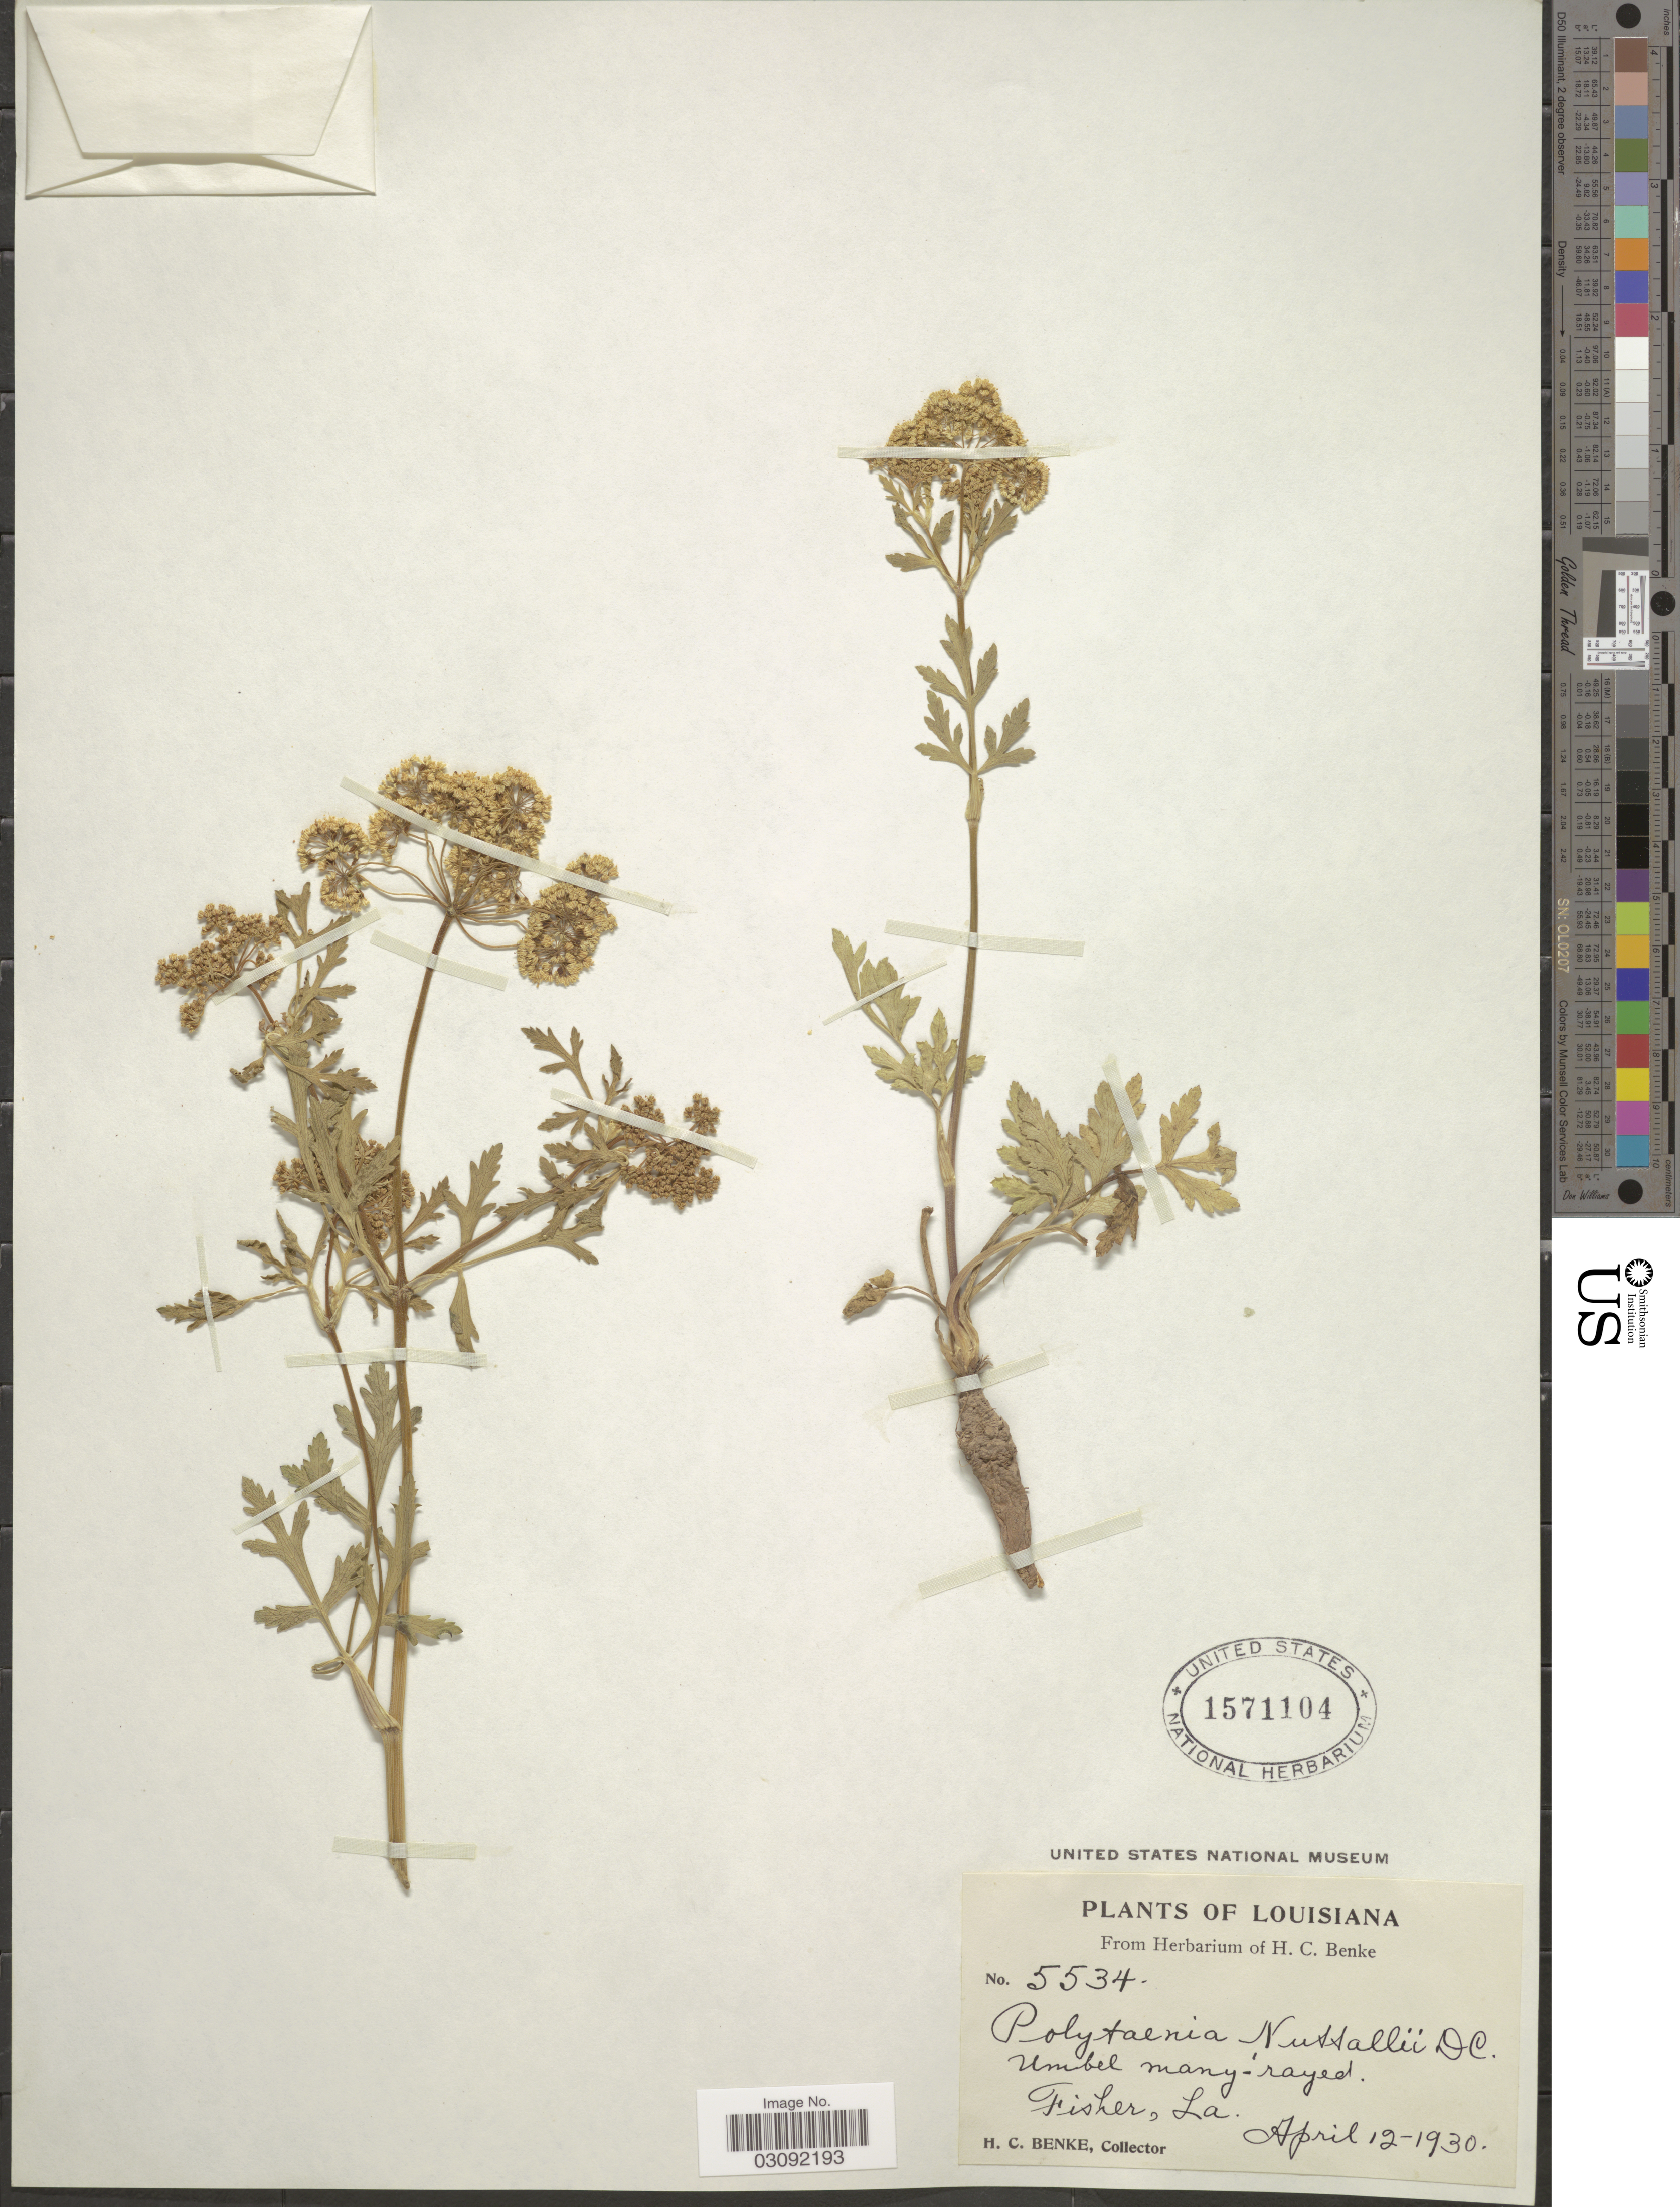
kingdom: Plantae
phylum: Tracheophyta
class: Magnoliopsida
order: Apiales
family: Apiaceae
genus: Polytaenia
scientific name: Polytaenia nuttallii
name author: DC.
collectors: H. Benke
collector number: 5534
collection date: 1930-04-12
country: United States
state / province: Louisiana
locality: Fisher, La.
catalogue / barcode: US 1571104